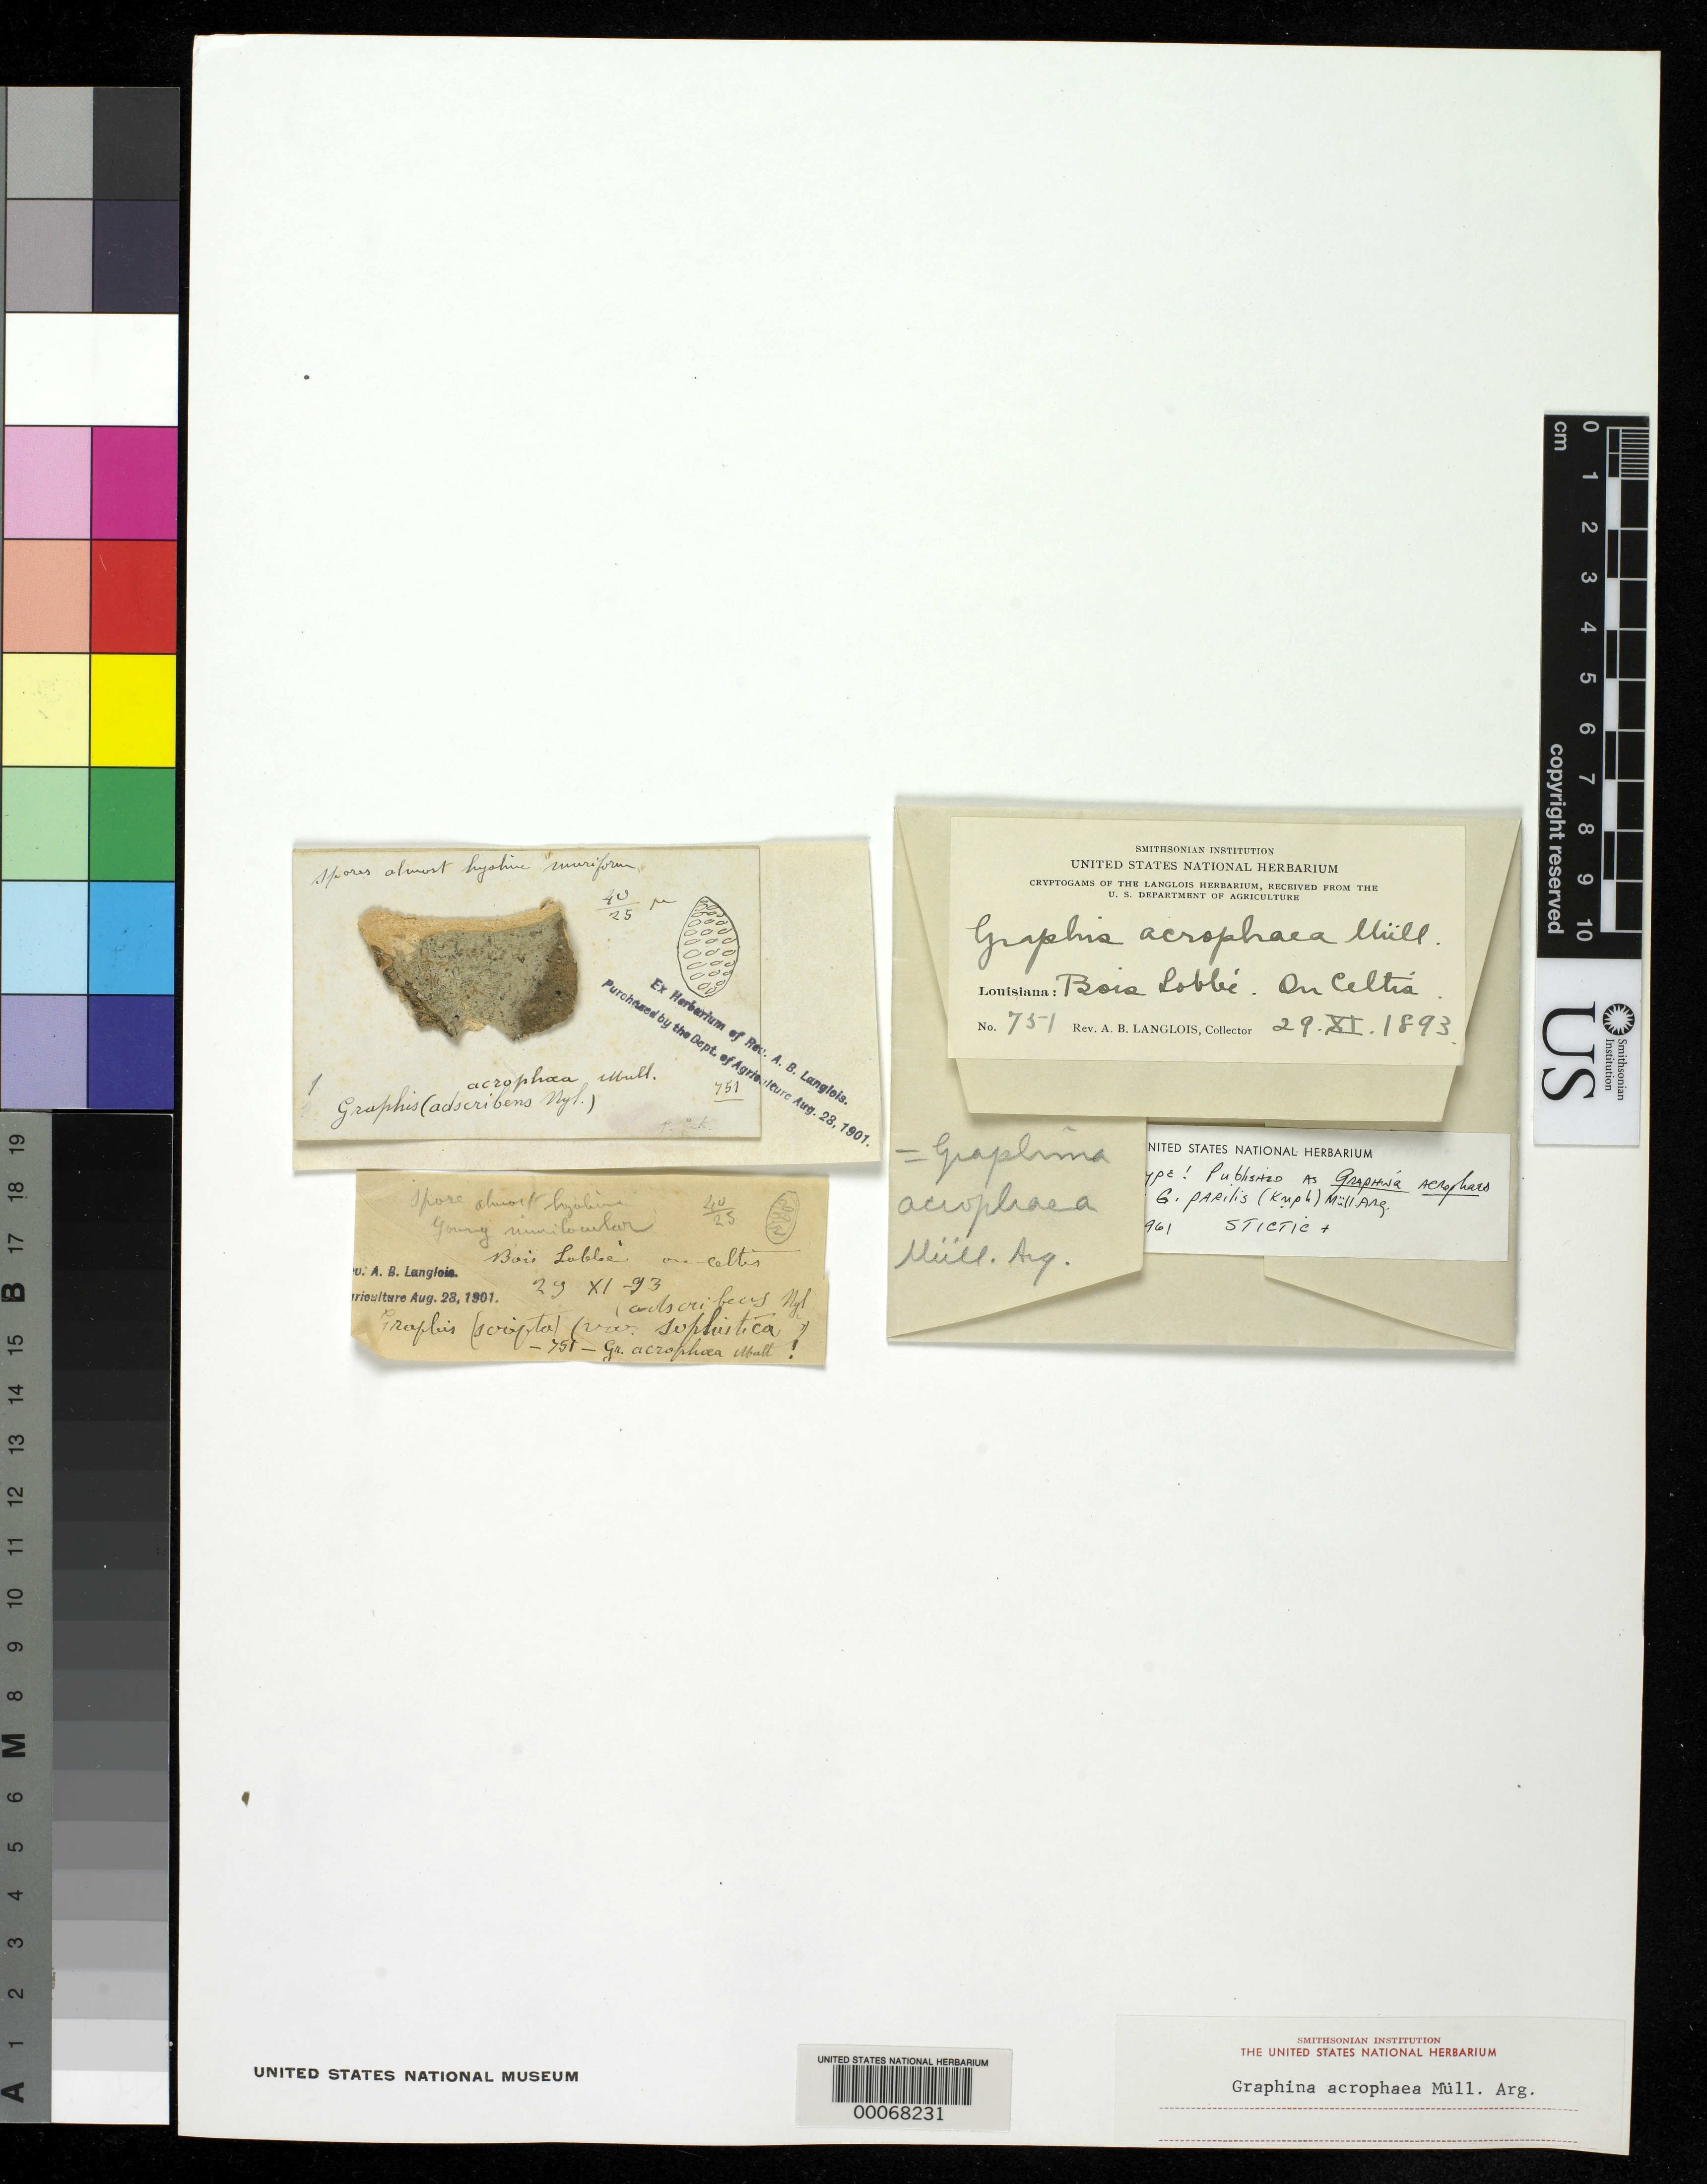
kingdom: Fungi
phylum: Ascomycota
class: Lecanoromycetes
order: Ostropales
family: Graphidaceae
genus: Graphina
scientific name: Graphina acrophaea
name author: Müll. Arg.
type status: Isotype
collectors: A. B. Langlois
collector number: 751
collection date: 1893-11-29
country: United States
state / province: Louisiana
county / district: Saint Martin Parish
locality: Bois Lobbé.